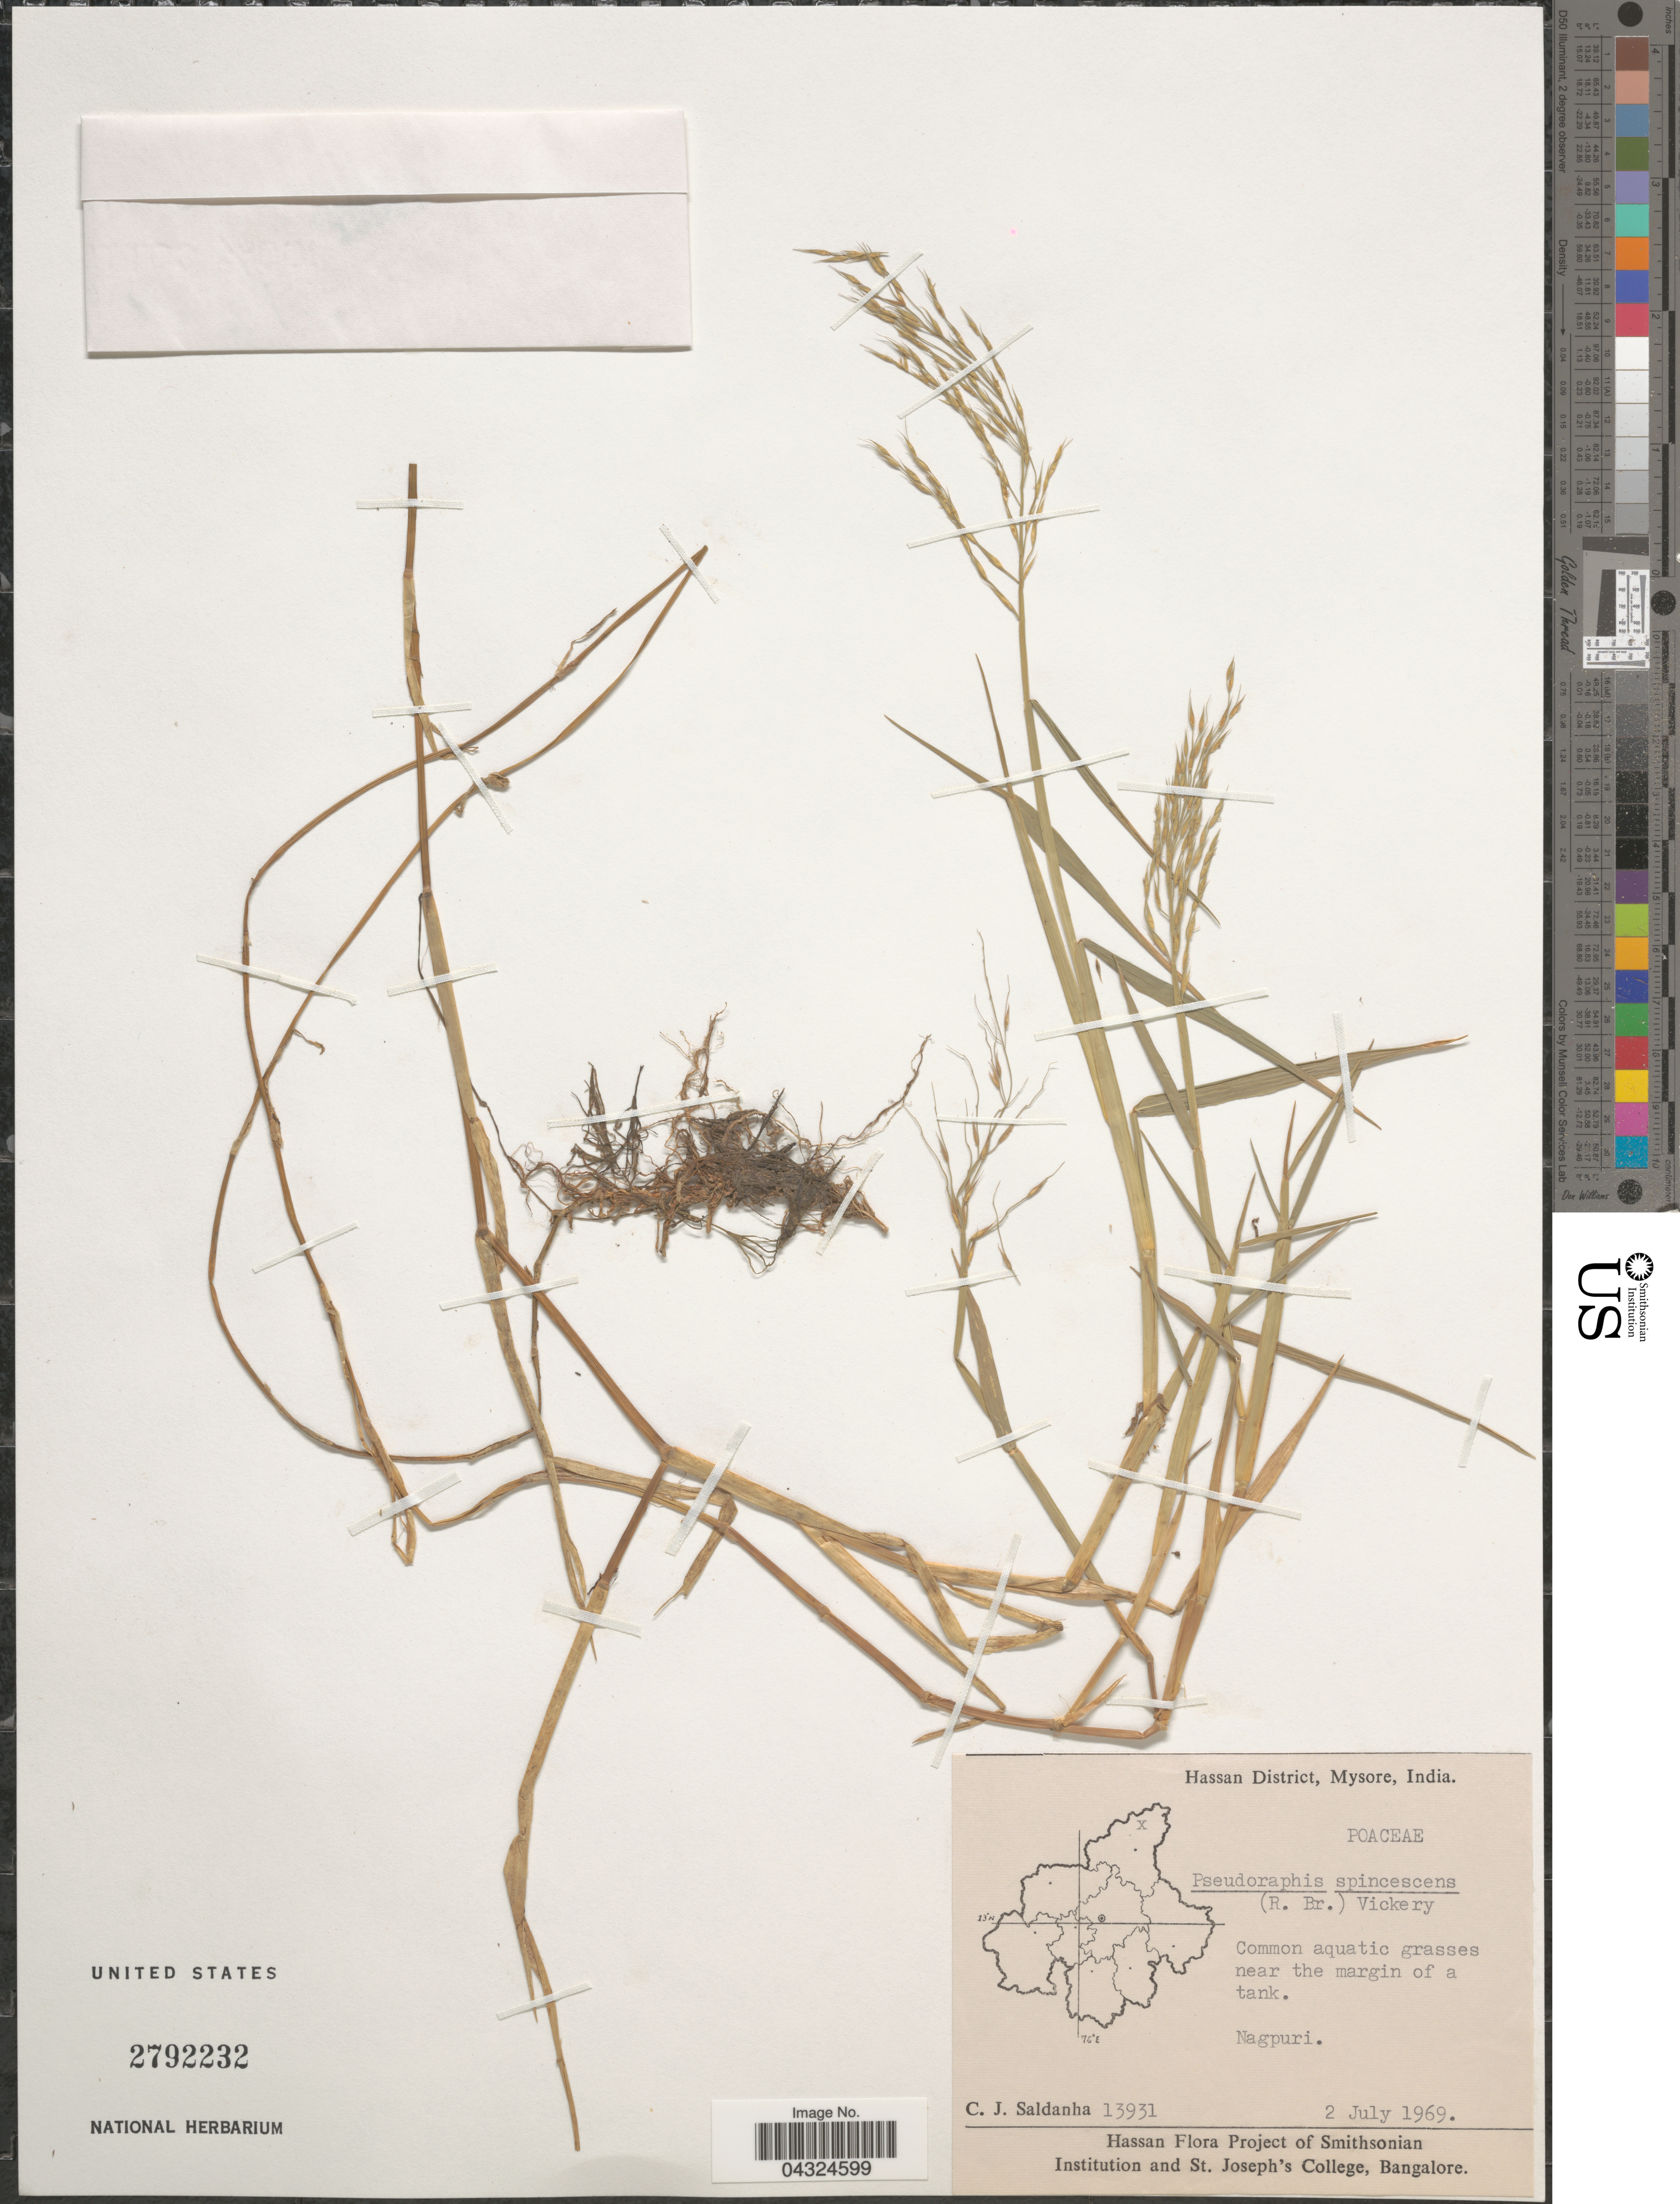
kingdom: Plantae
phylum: Tracheophyta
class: Liliopsida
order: Poales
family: Poaceae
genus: Pseudoraphis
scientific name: Pseudoraphis spinescens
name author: (R. Br.) Vickery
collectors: C. J. Saldanha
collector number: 13931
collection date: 1969-07-02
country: India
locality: Hassan District, Mysore. Nagpuri.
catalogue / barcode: US 2792232